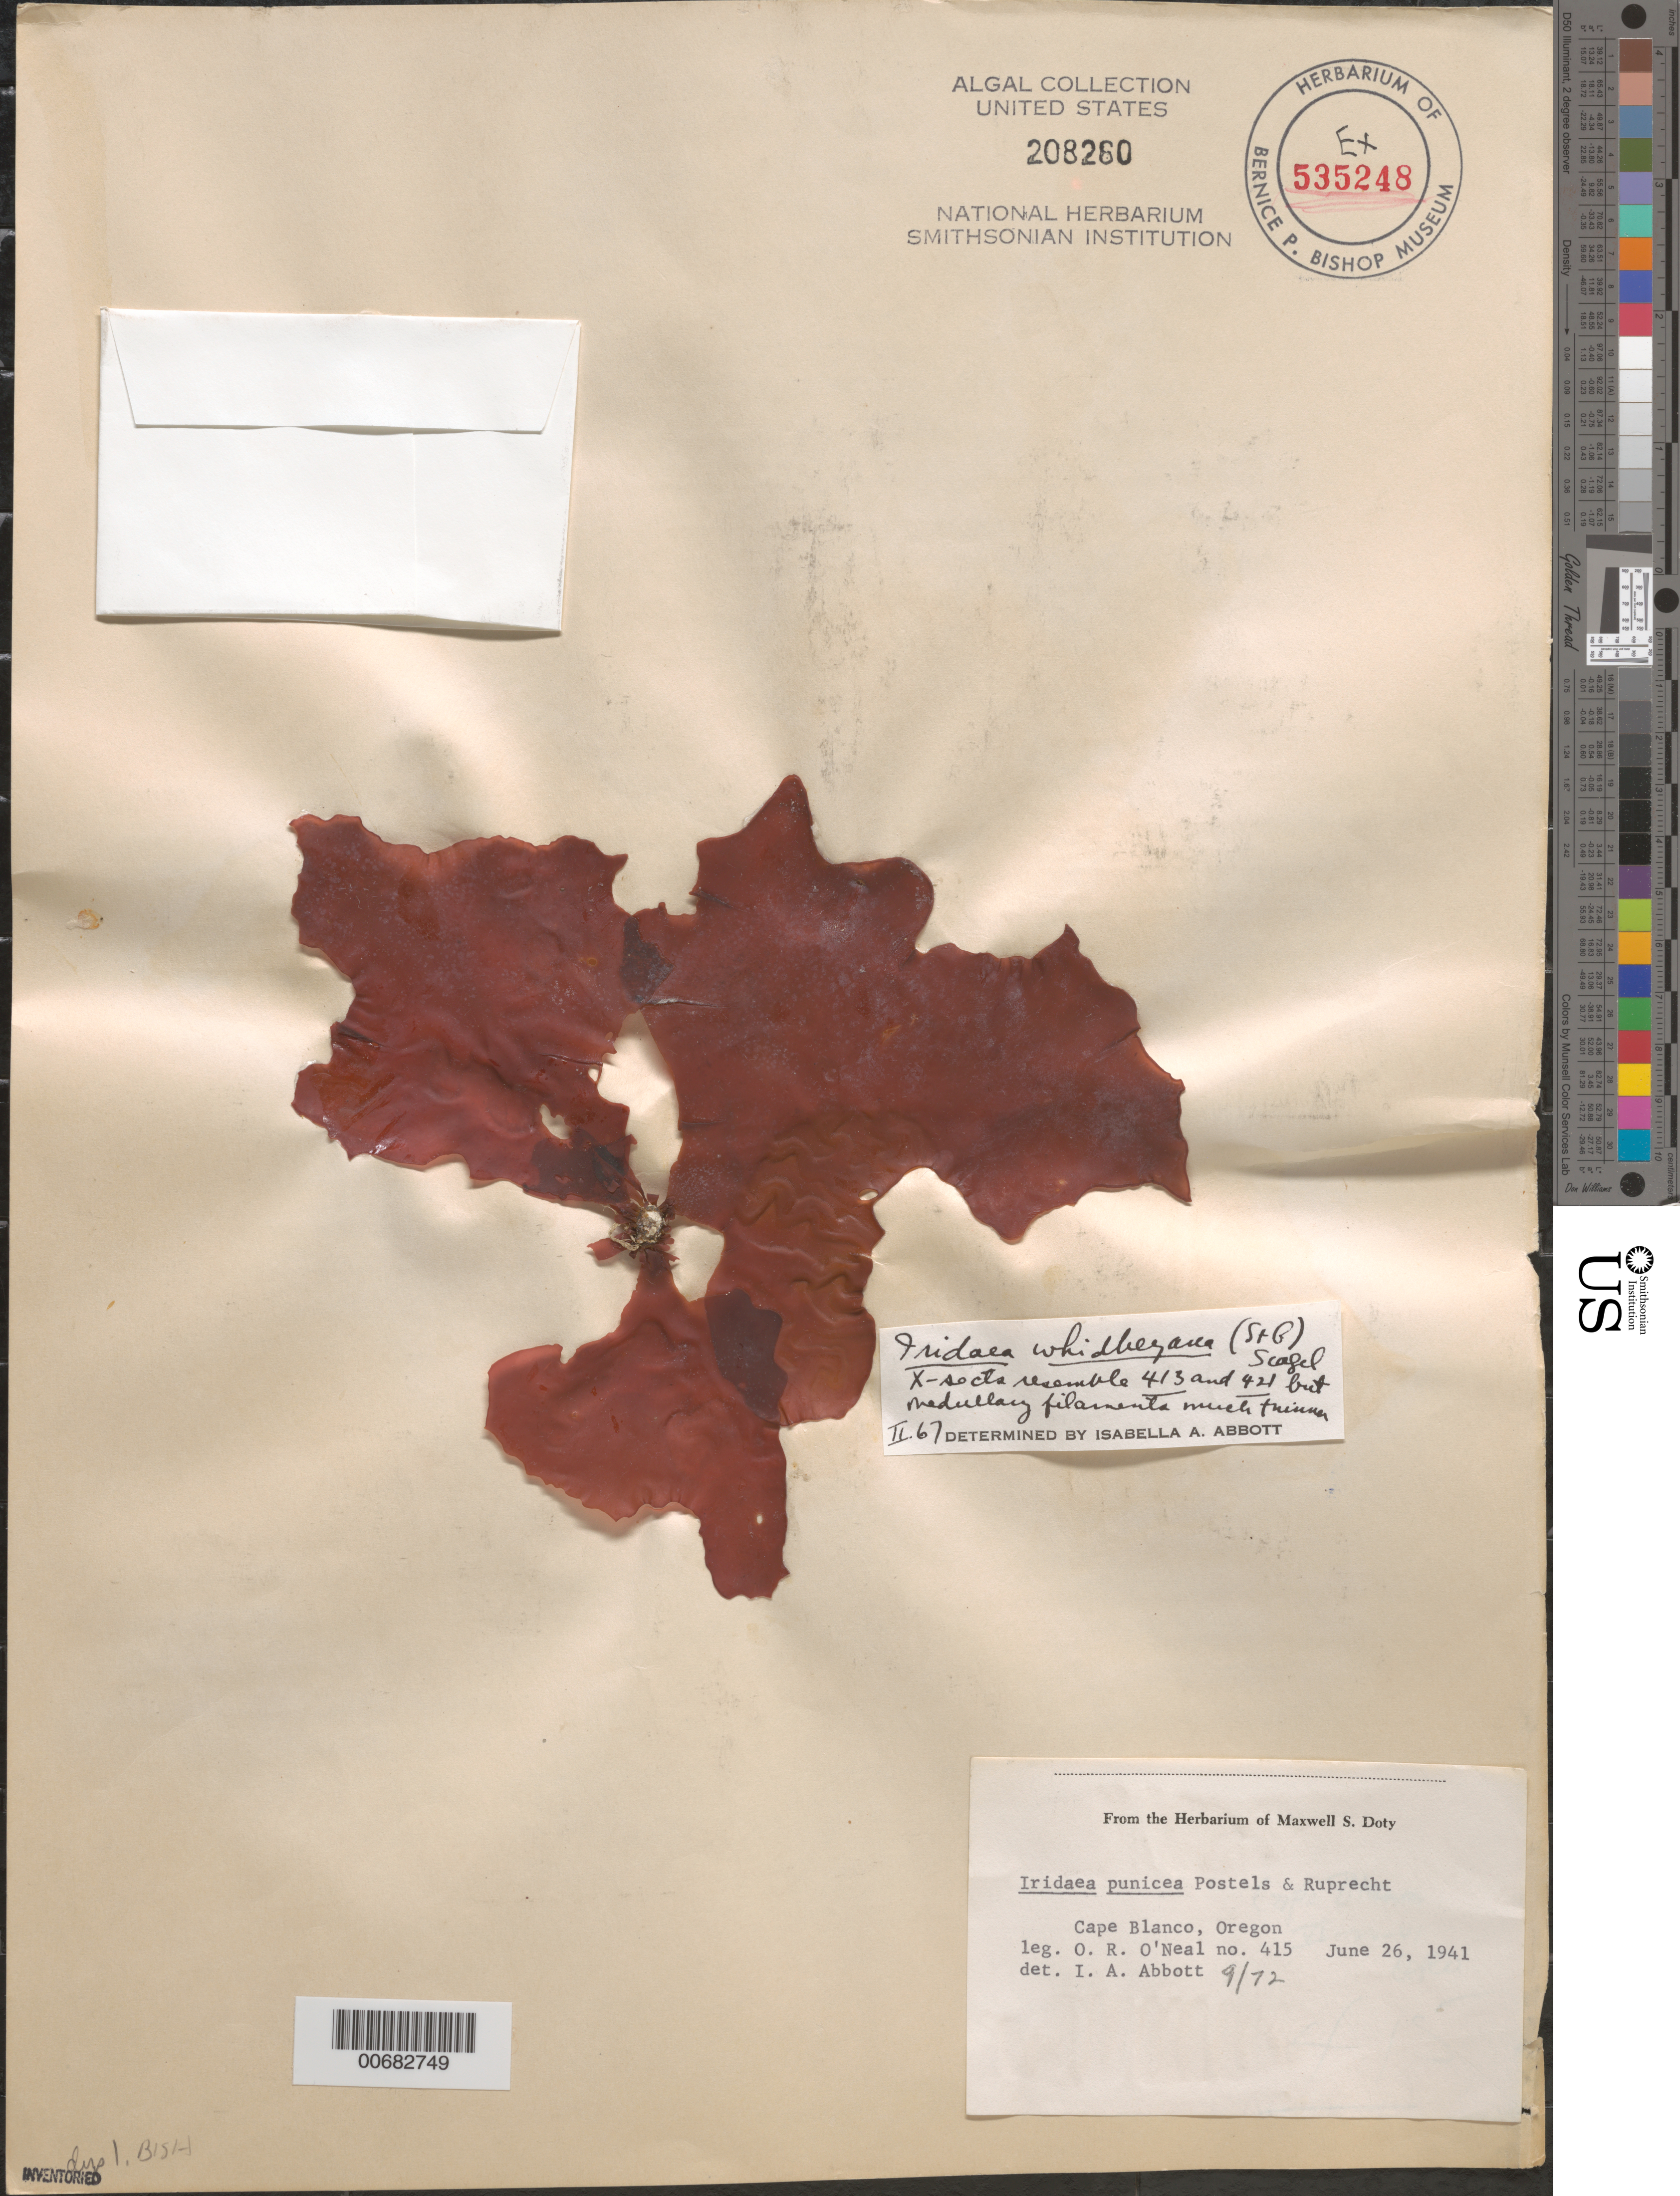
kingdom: Plantae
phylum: Rhodophyta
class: Florideophyceae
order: Gigartinales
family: Gigartinaceae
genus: Mazzaella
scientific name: Mazzaella sanguinea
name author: (Setchell & N.L. Gardner) Hommersand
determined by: Algae name updating Project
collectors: O. O'Neal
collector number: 415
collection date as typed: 26 Jun 1941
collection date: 1941-06-26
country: United States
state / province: Oregon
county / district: Curry County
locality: Cape Blanco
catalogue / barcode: US 208260